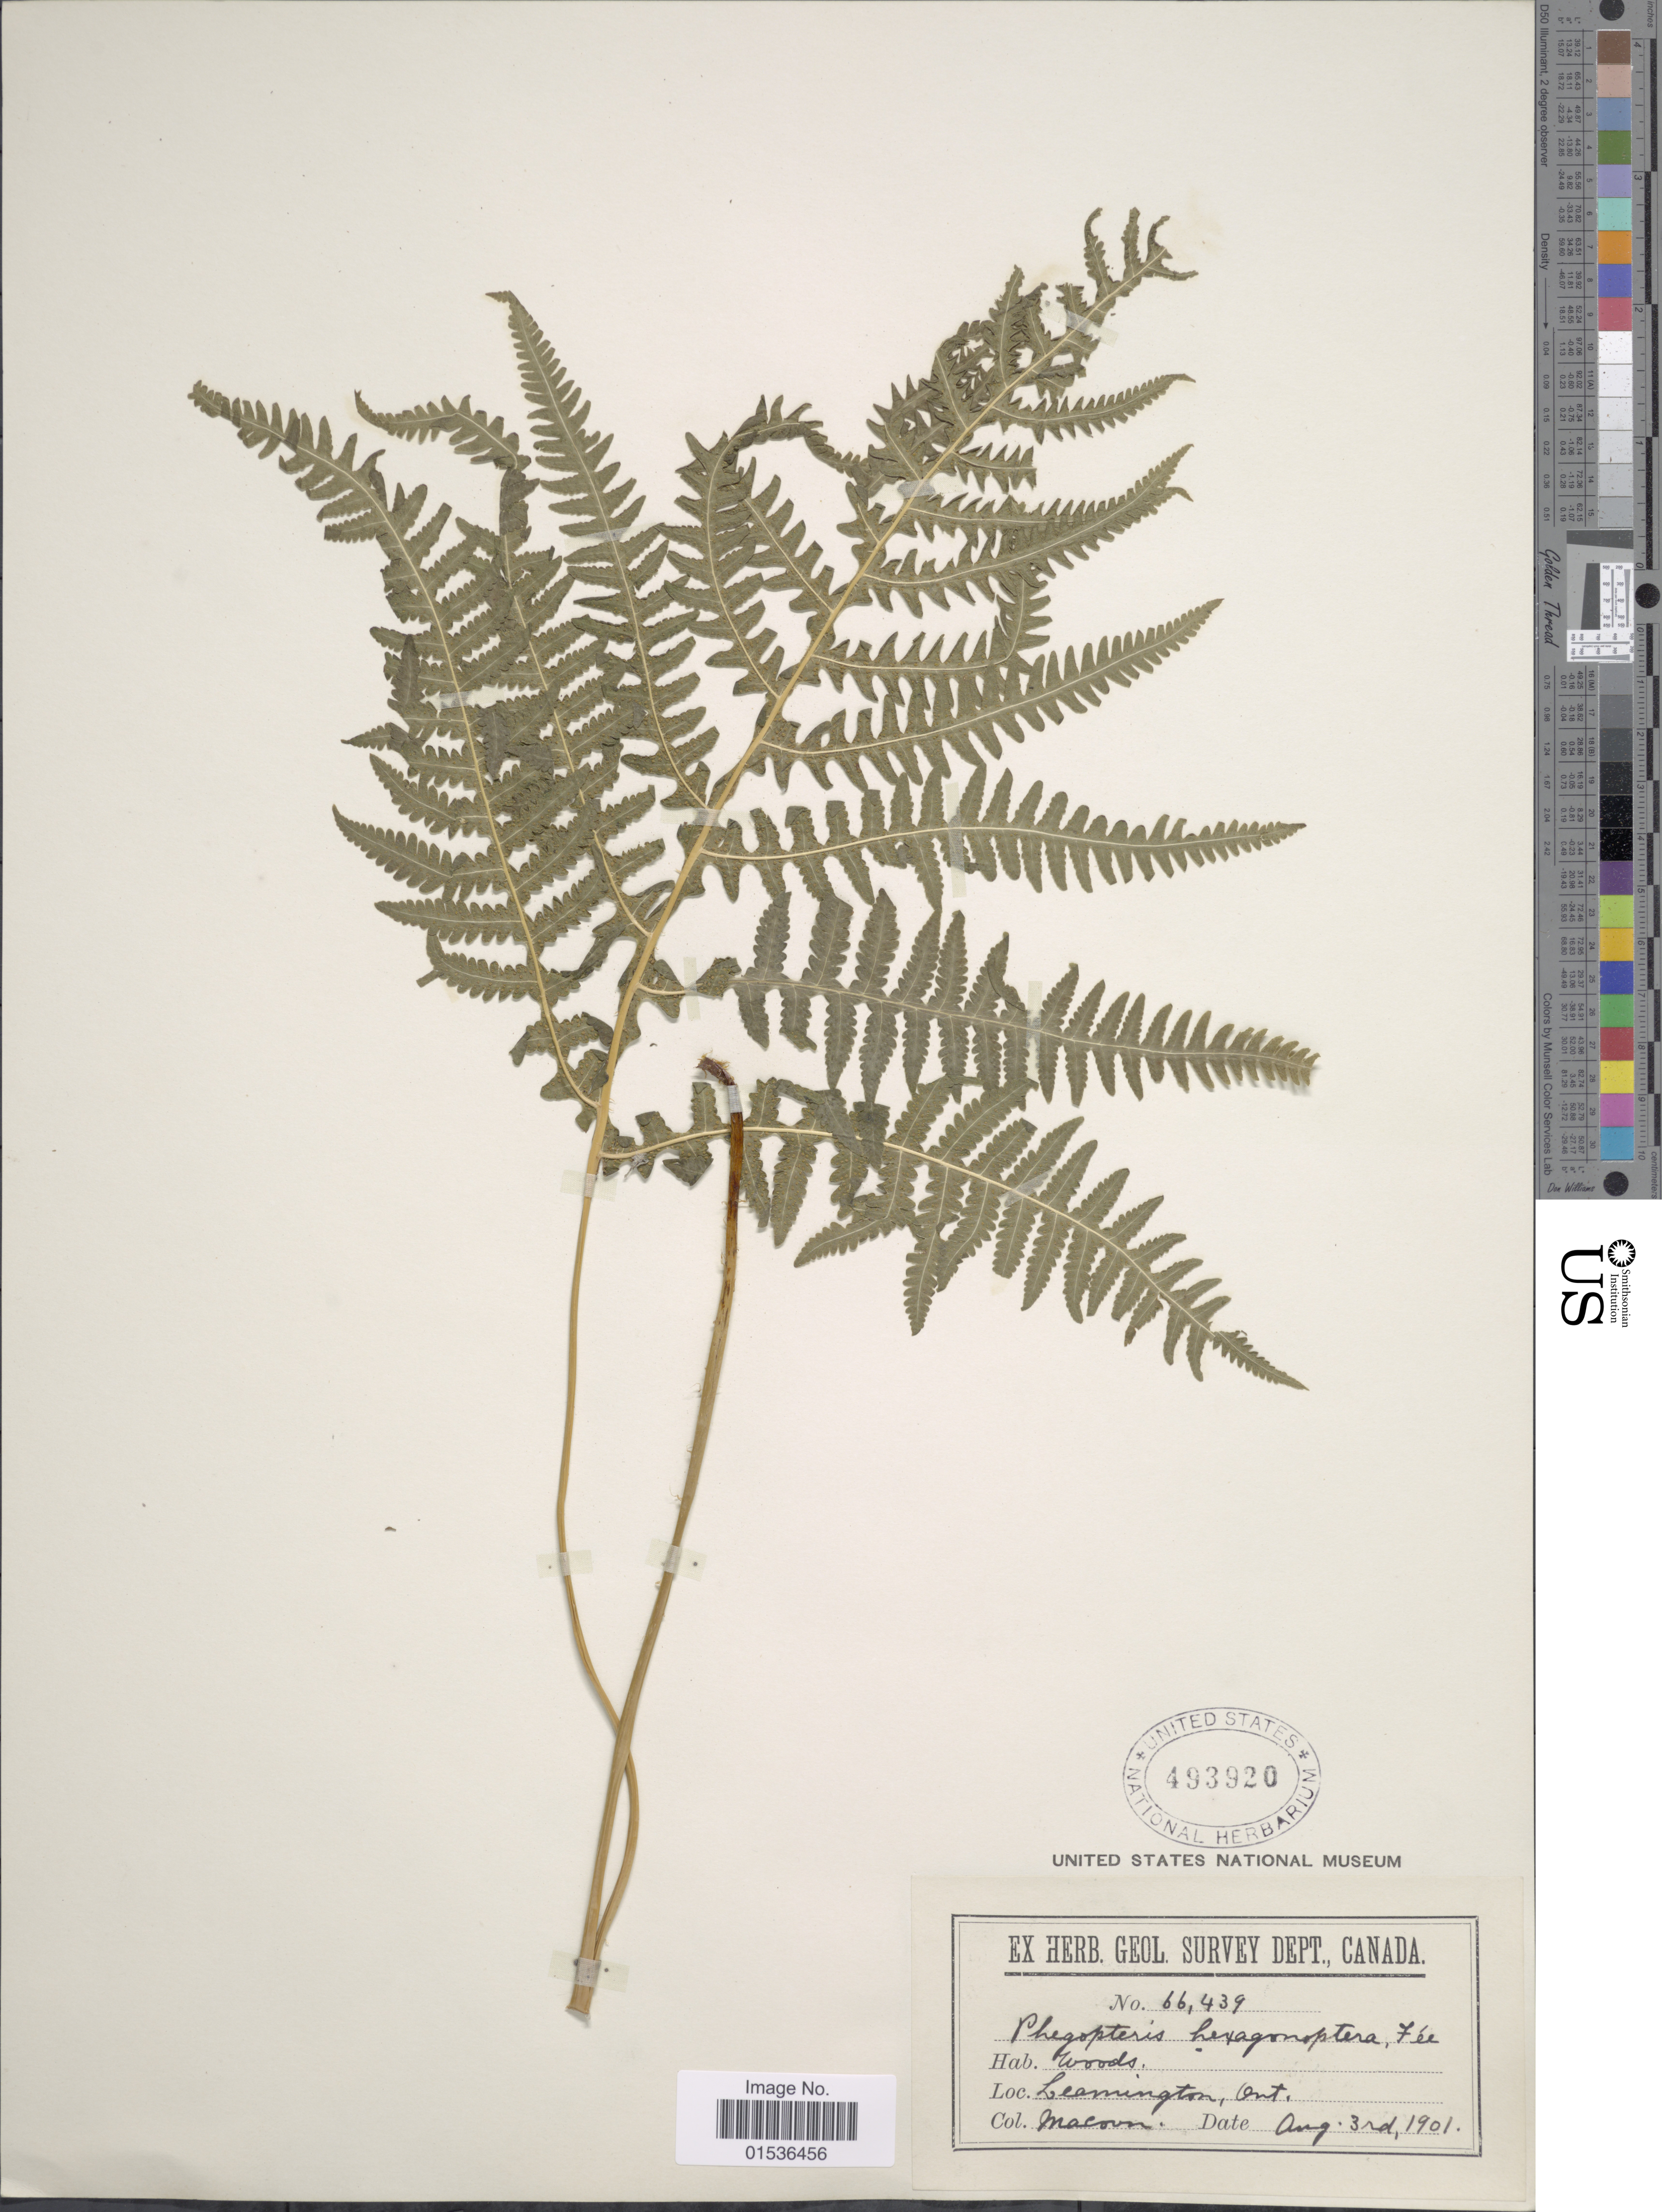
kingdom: Plantae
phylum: Tracheophyta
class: Polypodiopsida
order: Polypodiales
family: Thelypteridaceae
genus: Phegopteris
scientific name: Phegopteris hexagonoptera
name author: (Michx.) Fée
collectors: -- Macoun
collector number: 66439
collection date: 1901-08-03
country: Canada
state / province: Ontario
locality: Leamingting, Ont.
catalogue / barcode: US 493920